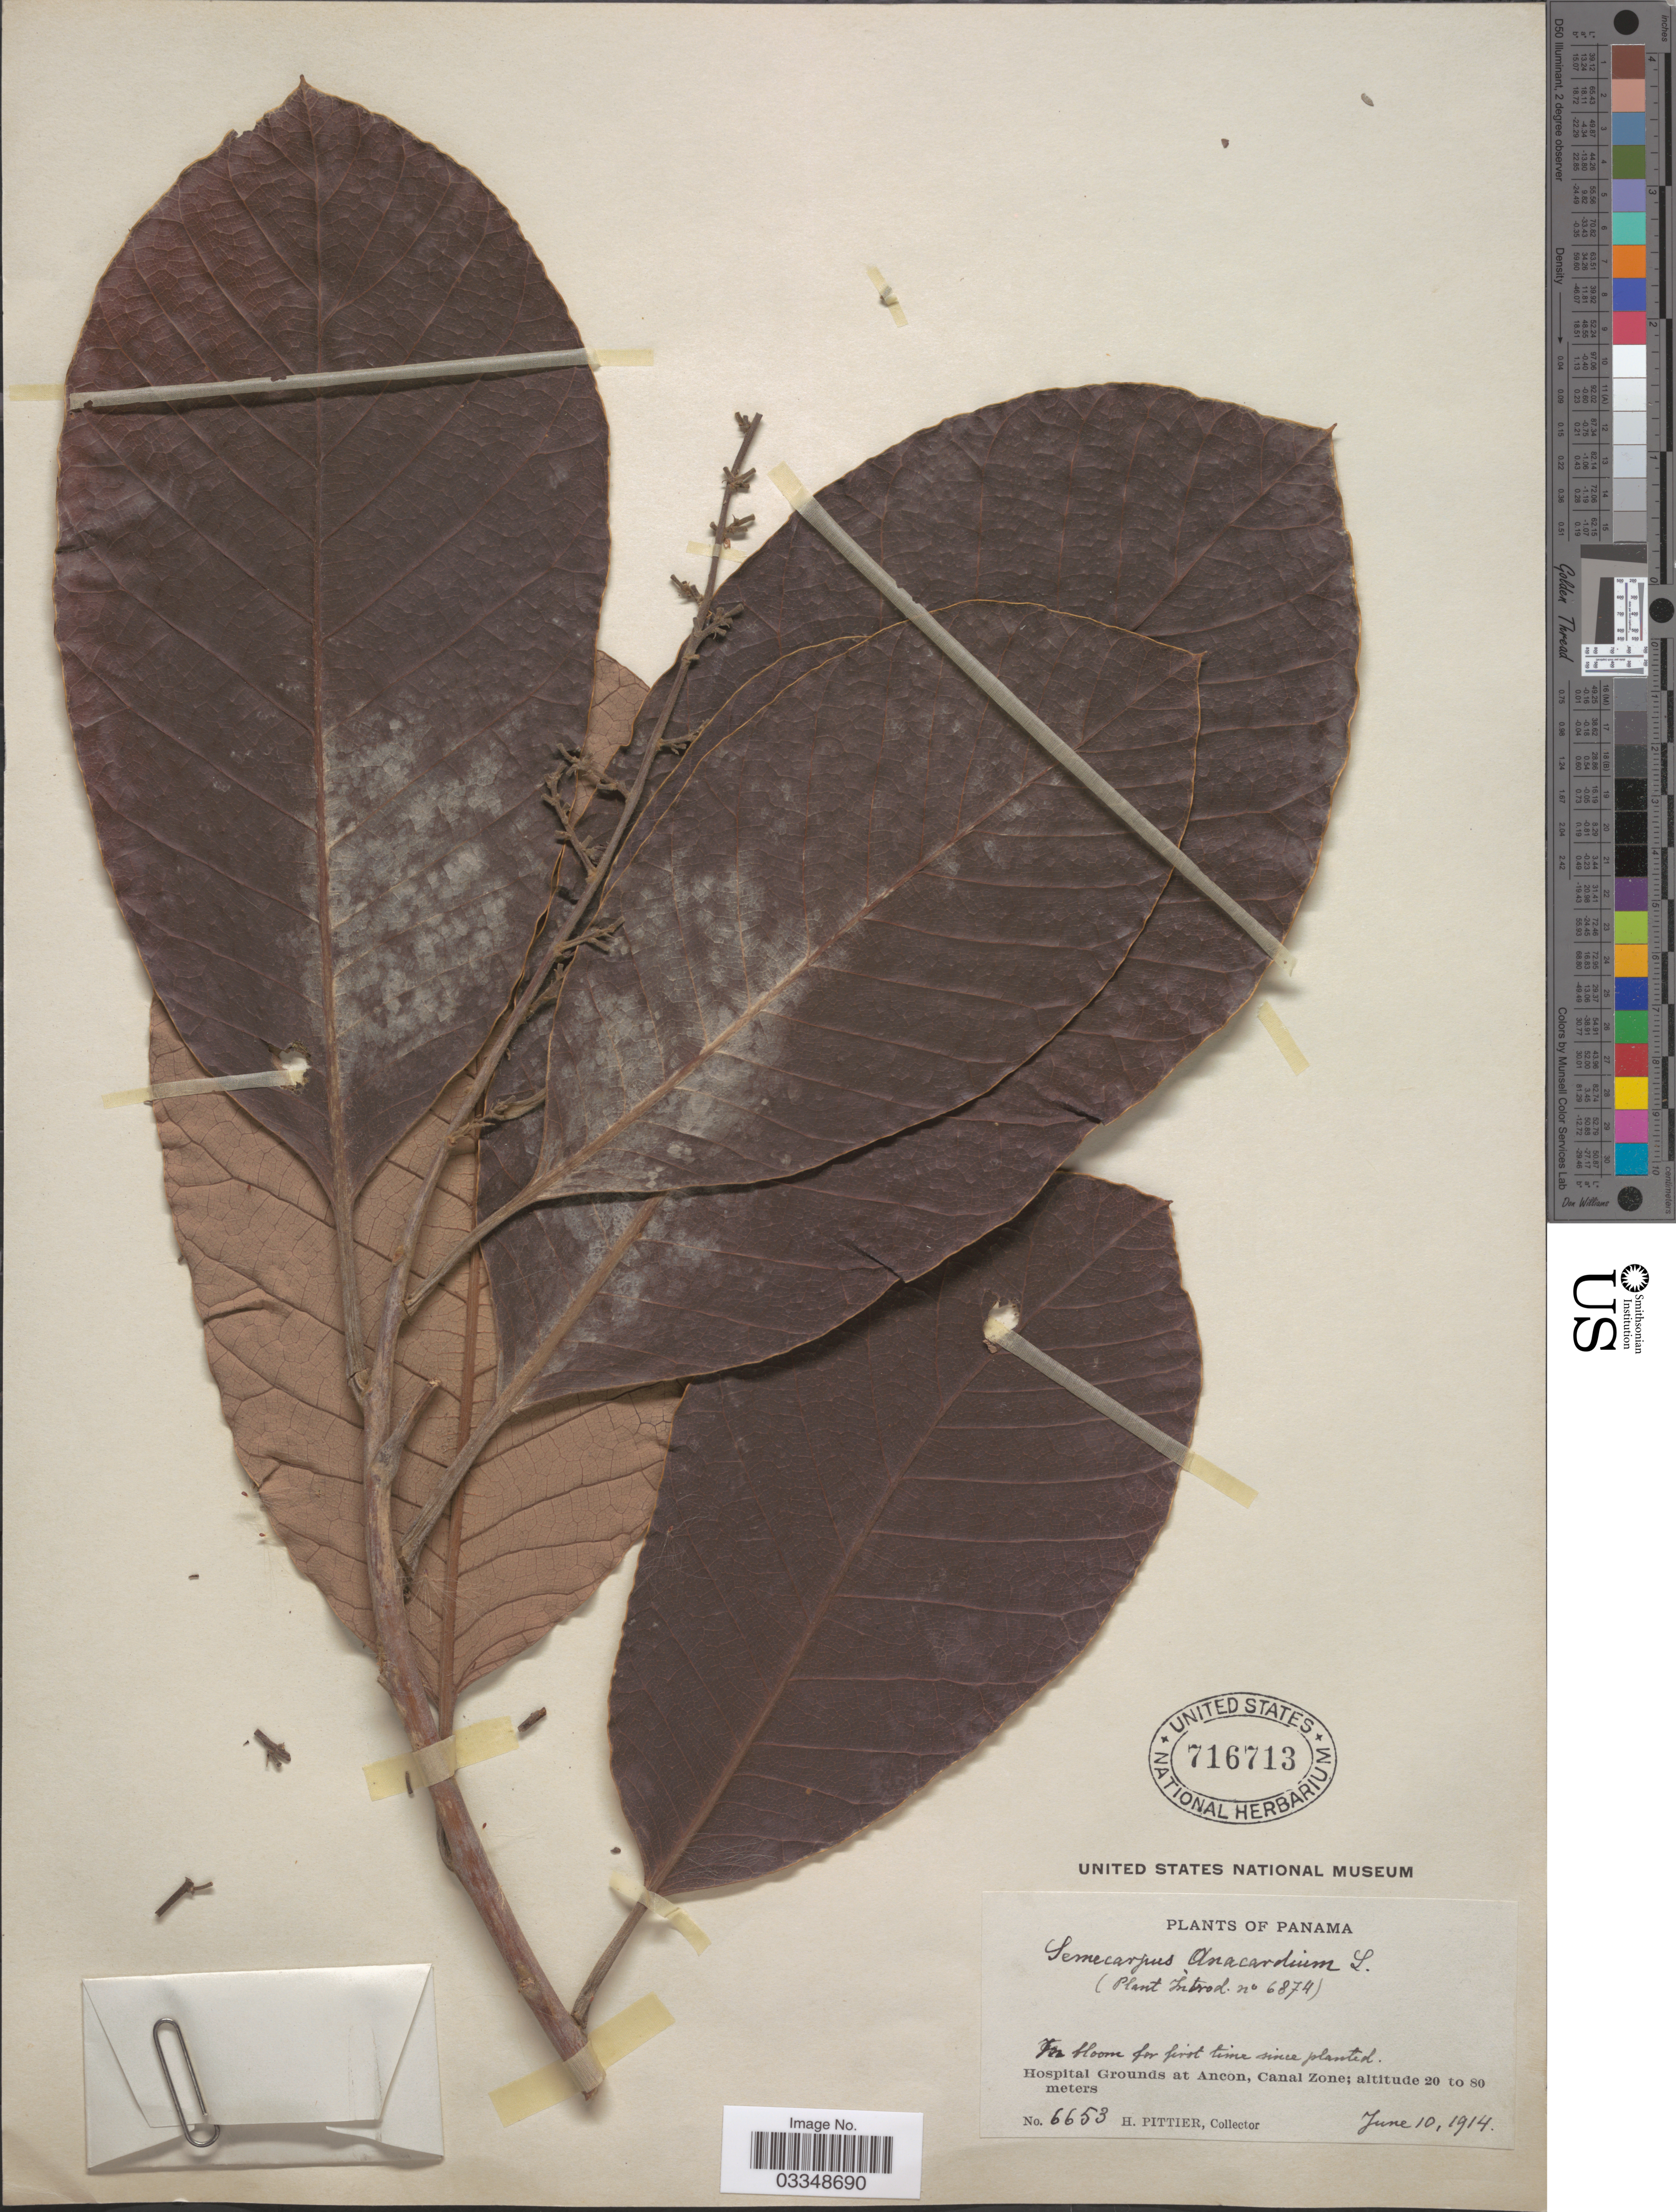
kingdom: Plantae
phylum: Tracheophyta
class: Magnoliopsida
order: Sapindales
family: Anacardiaceae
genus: Semecarpus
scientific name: Semecarpus anacardium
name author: L. f.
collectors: H. F. Pittier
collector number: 6653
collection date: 1914-06-10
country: Panama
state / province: Colón / Panamá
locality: Hospital Grounds at Ancon, Canal Zone.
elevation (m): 20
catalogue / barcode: US 716713